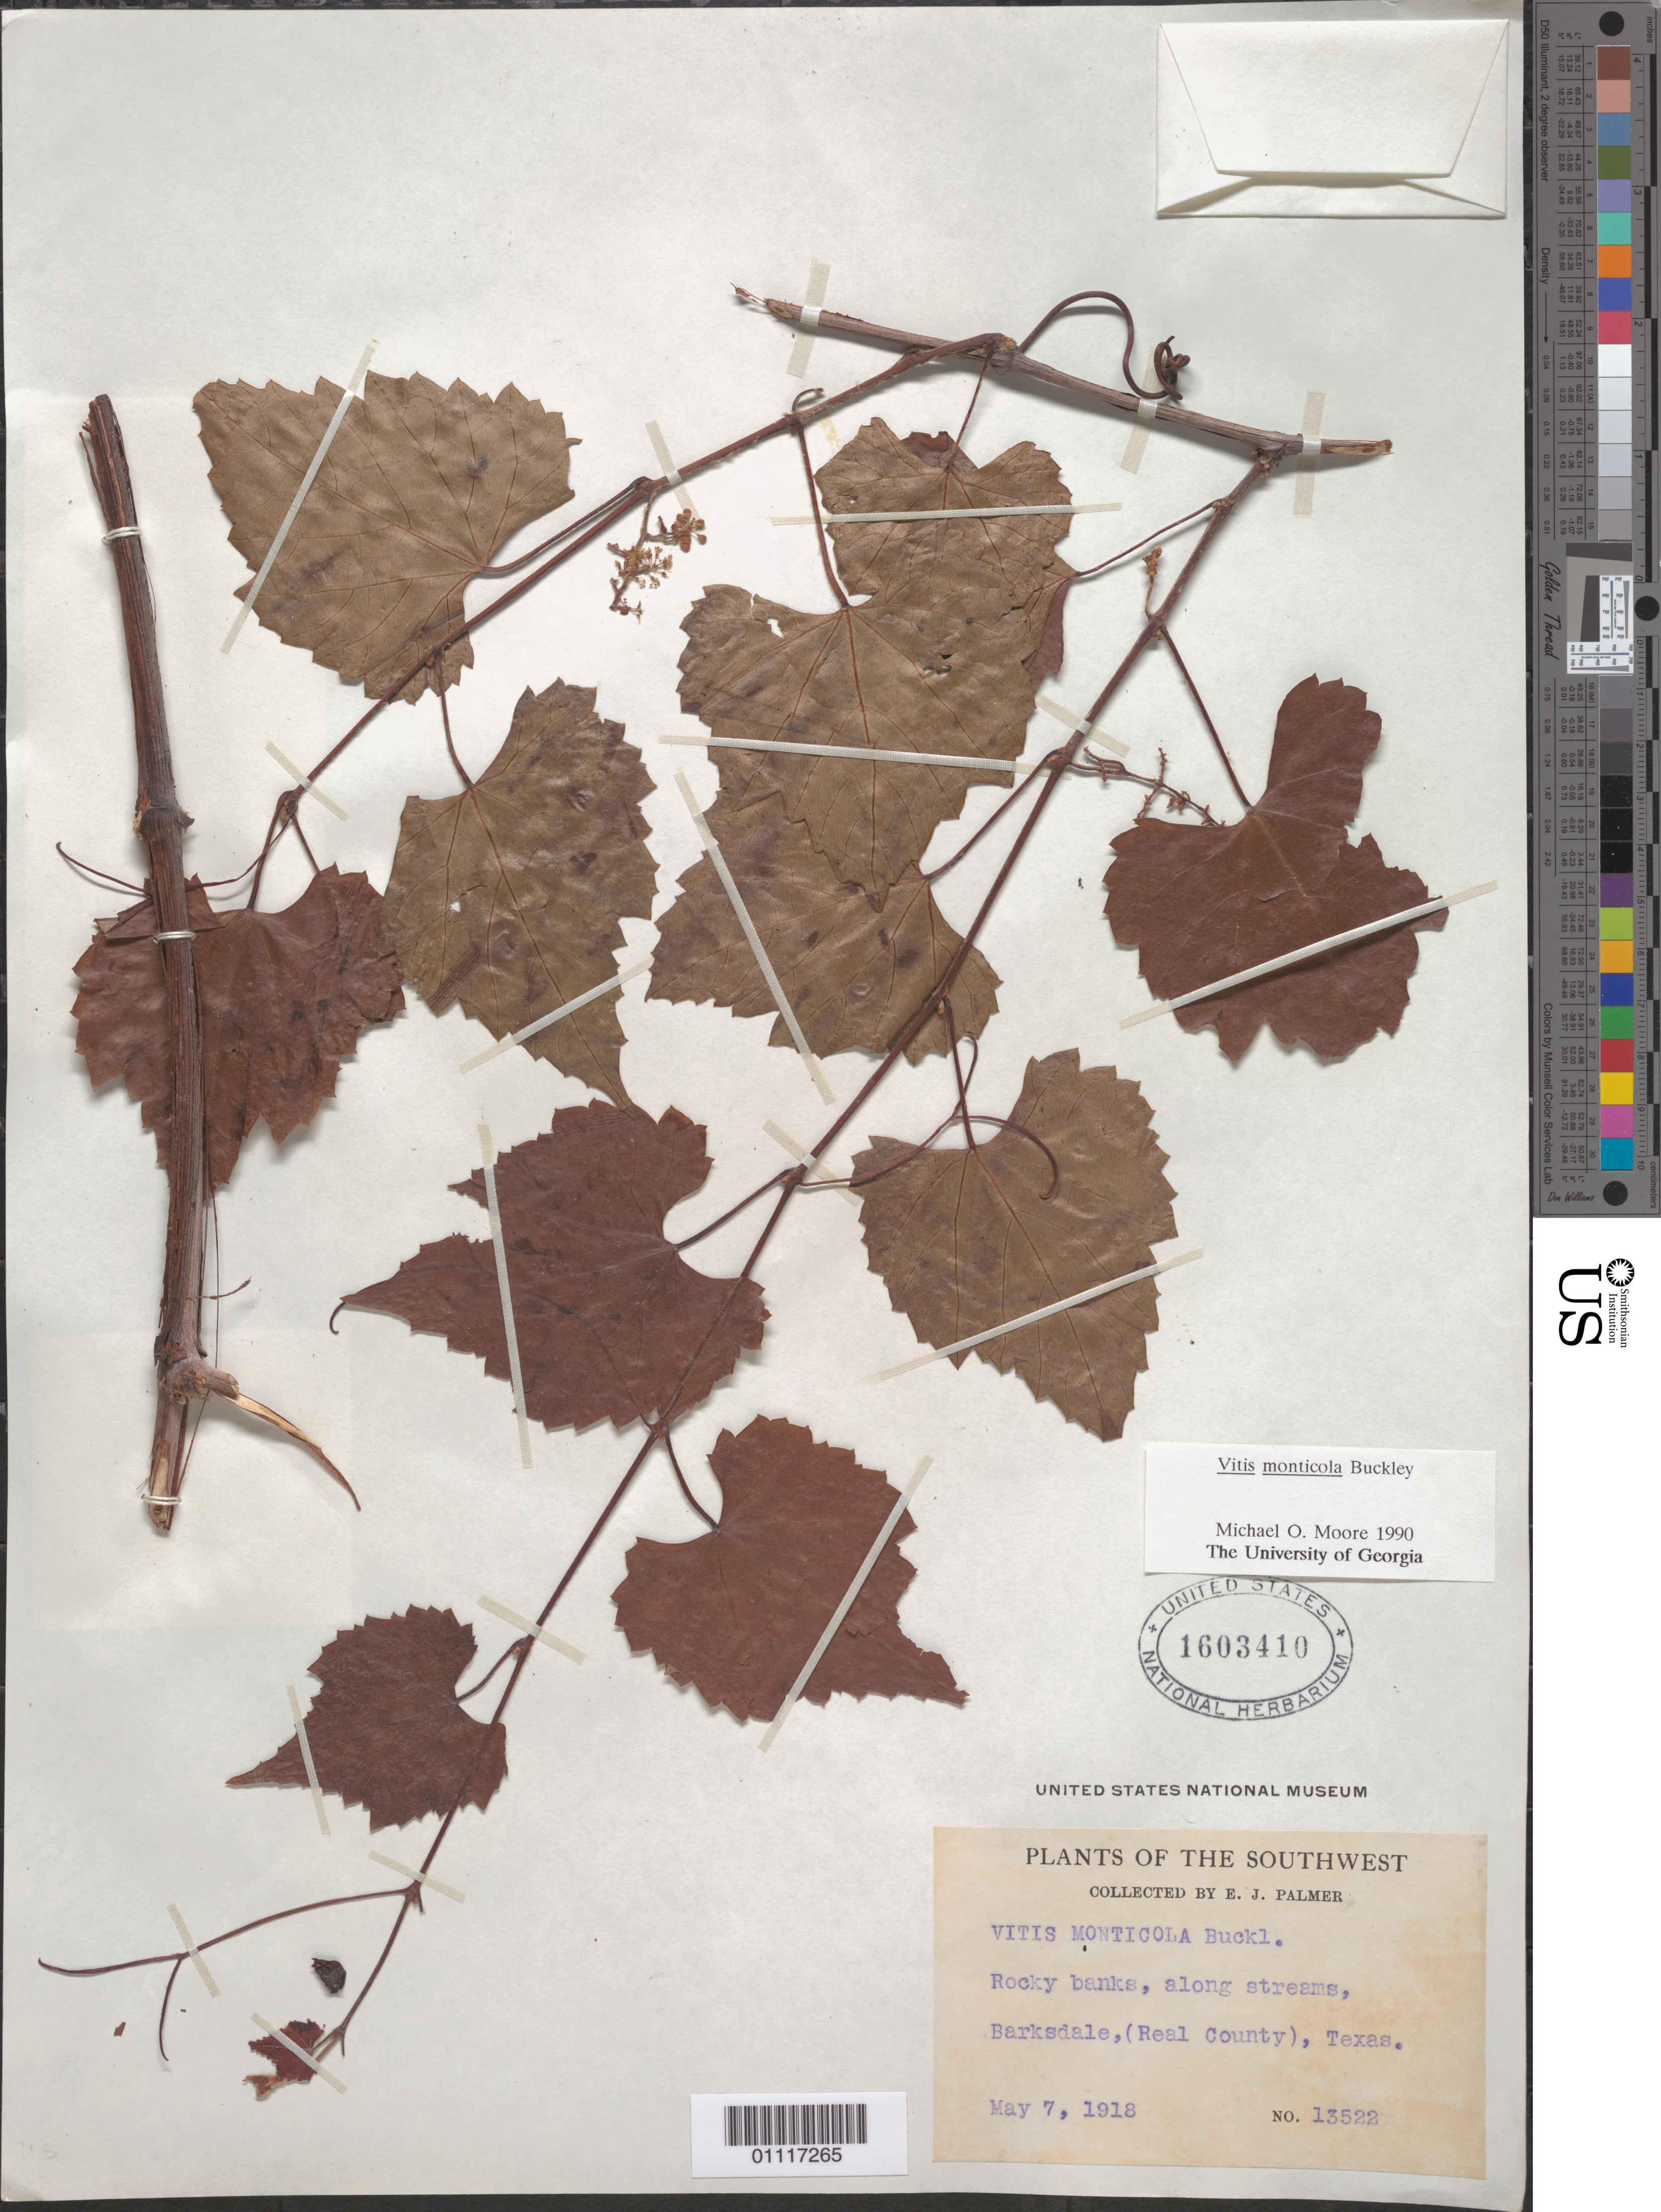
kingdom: Plantae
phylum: Tracheophyta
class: Magnoliopsida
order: Vitales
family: Vitaceae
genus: Vitis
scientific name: Vitis monticola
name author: Buckley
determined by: Moore, M. O.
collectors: E. J. Palmer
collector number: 13522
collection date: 1918-05-07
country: United States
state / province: Texas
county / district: Real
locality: Barksdale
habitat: Rocky banks, along streams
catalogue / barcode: US 1603410